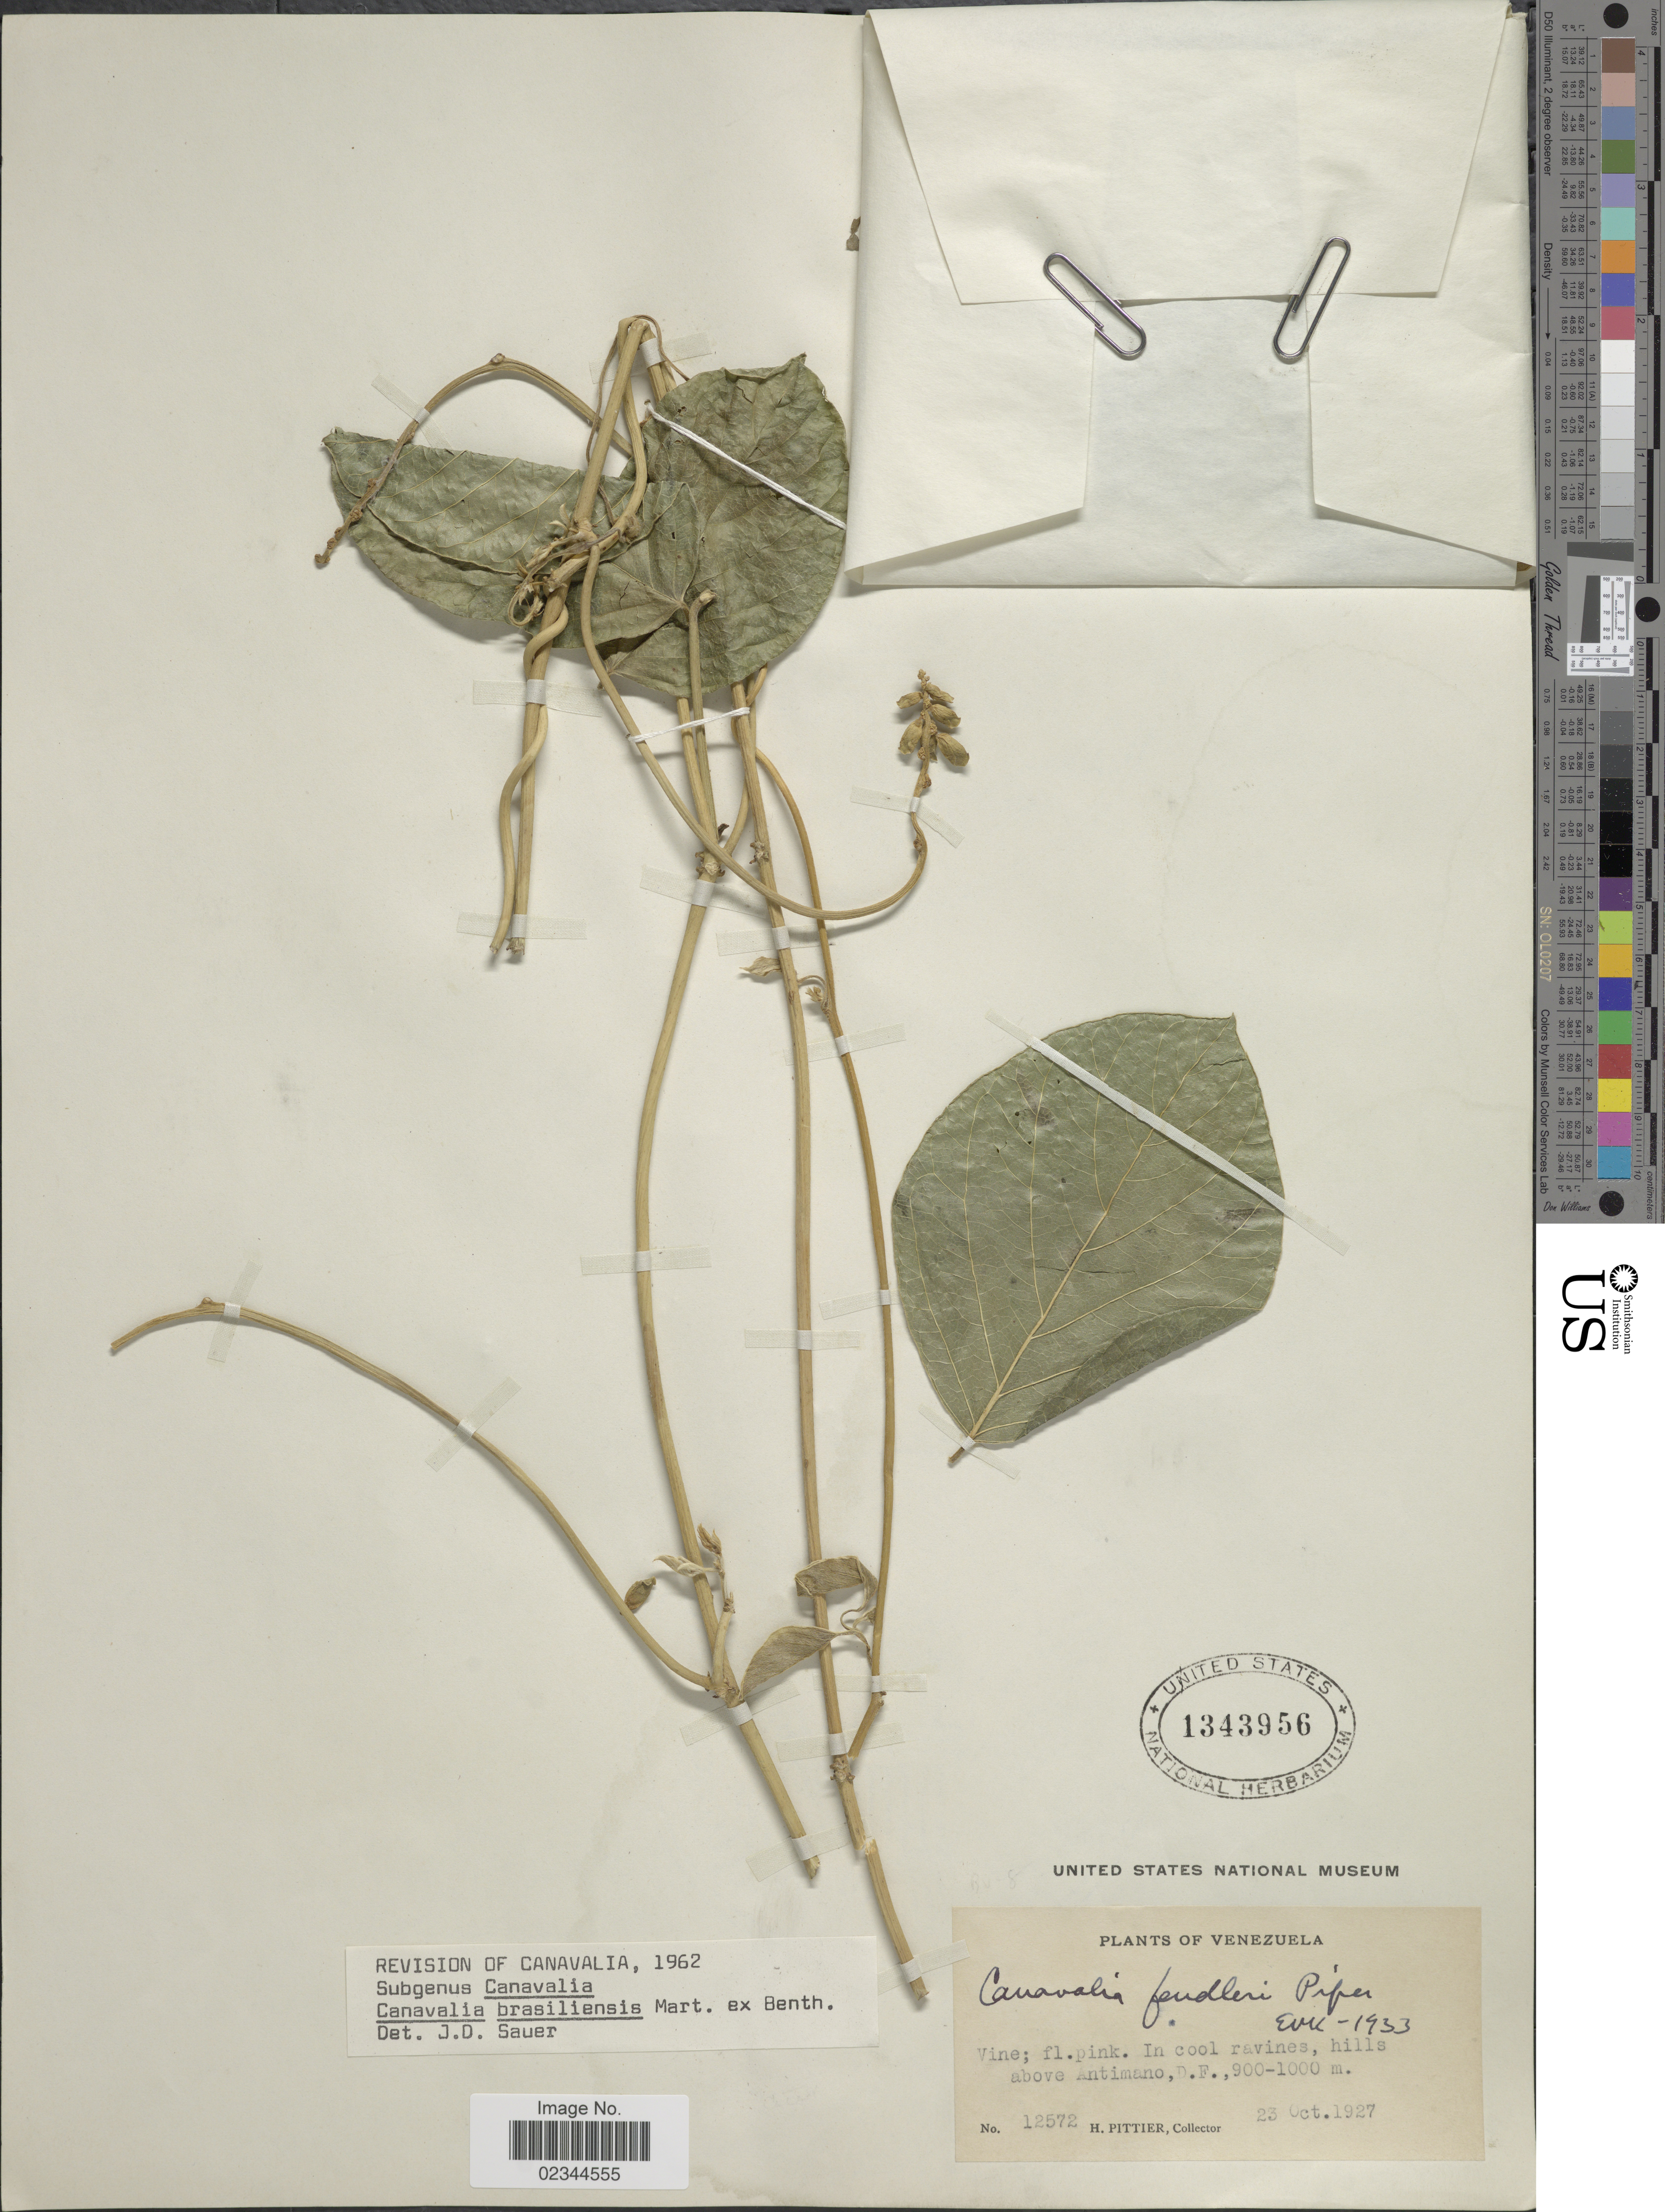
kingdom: Plantae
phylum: Tracheophyta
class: Magnoliopsida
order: Fabales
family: Fabaceae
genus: Canavalia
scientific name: Canavalia brasiliensis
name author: Mart. ex Benth.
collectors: H. F. Pittier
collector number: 12572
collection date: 1927-10-23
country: Venezuela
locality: Hills above Antimano, D.F.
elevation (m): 900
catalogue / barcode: US 1343956